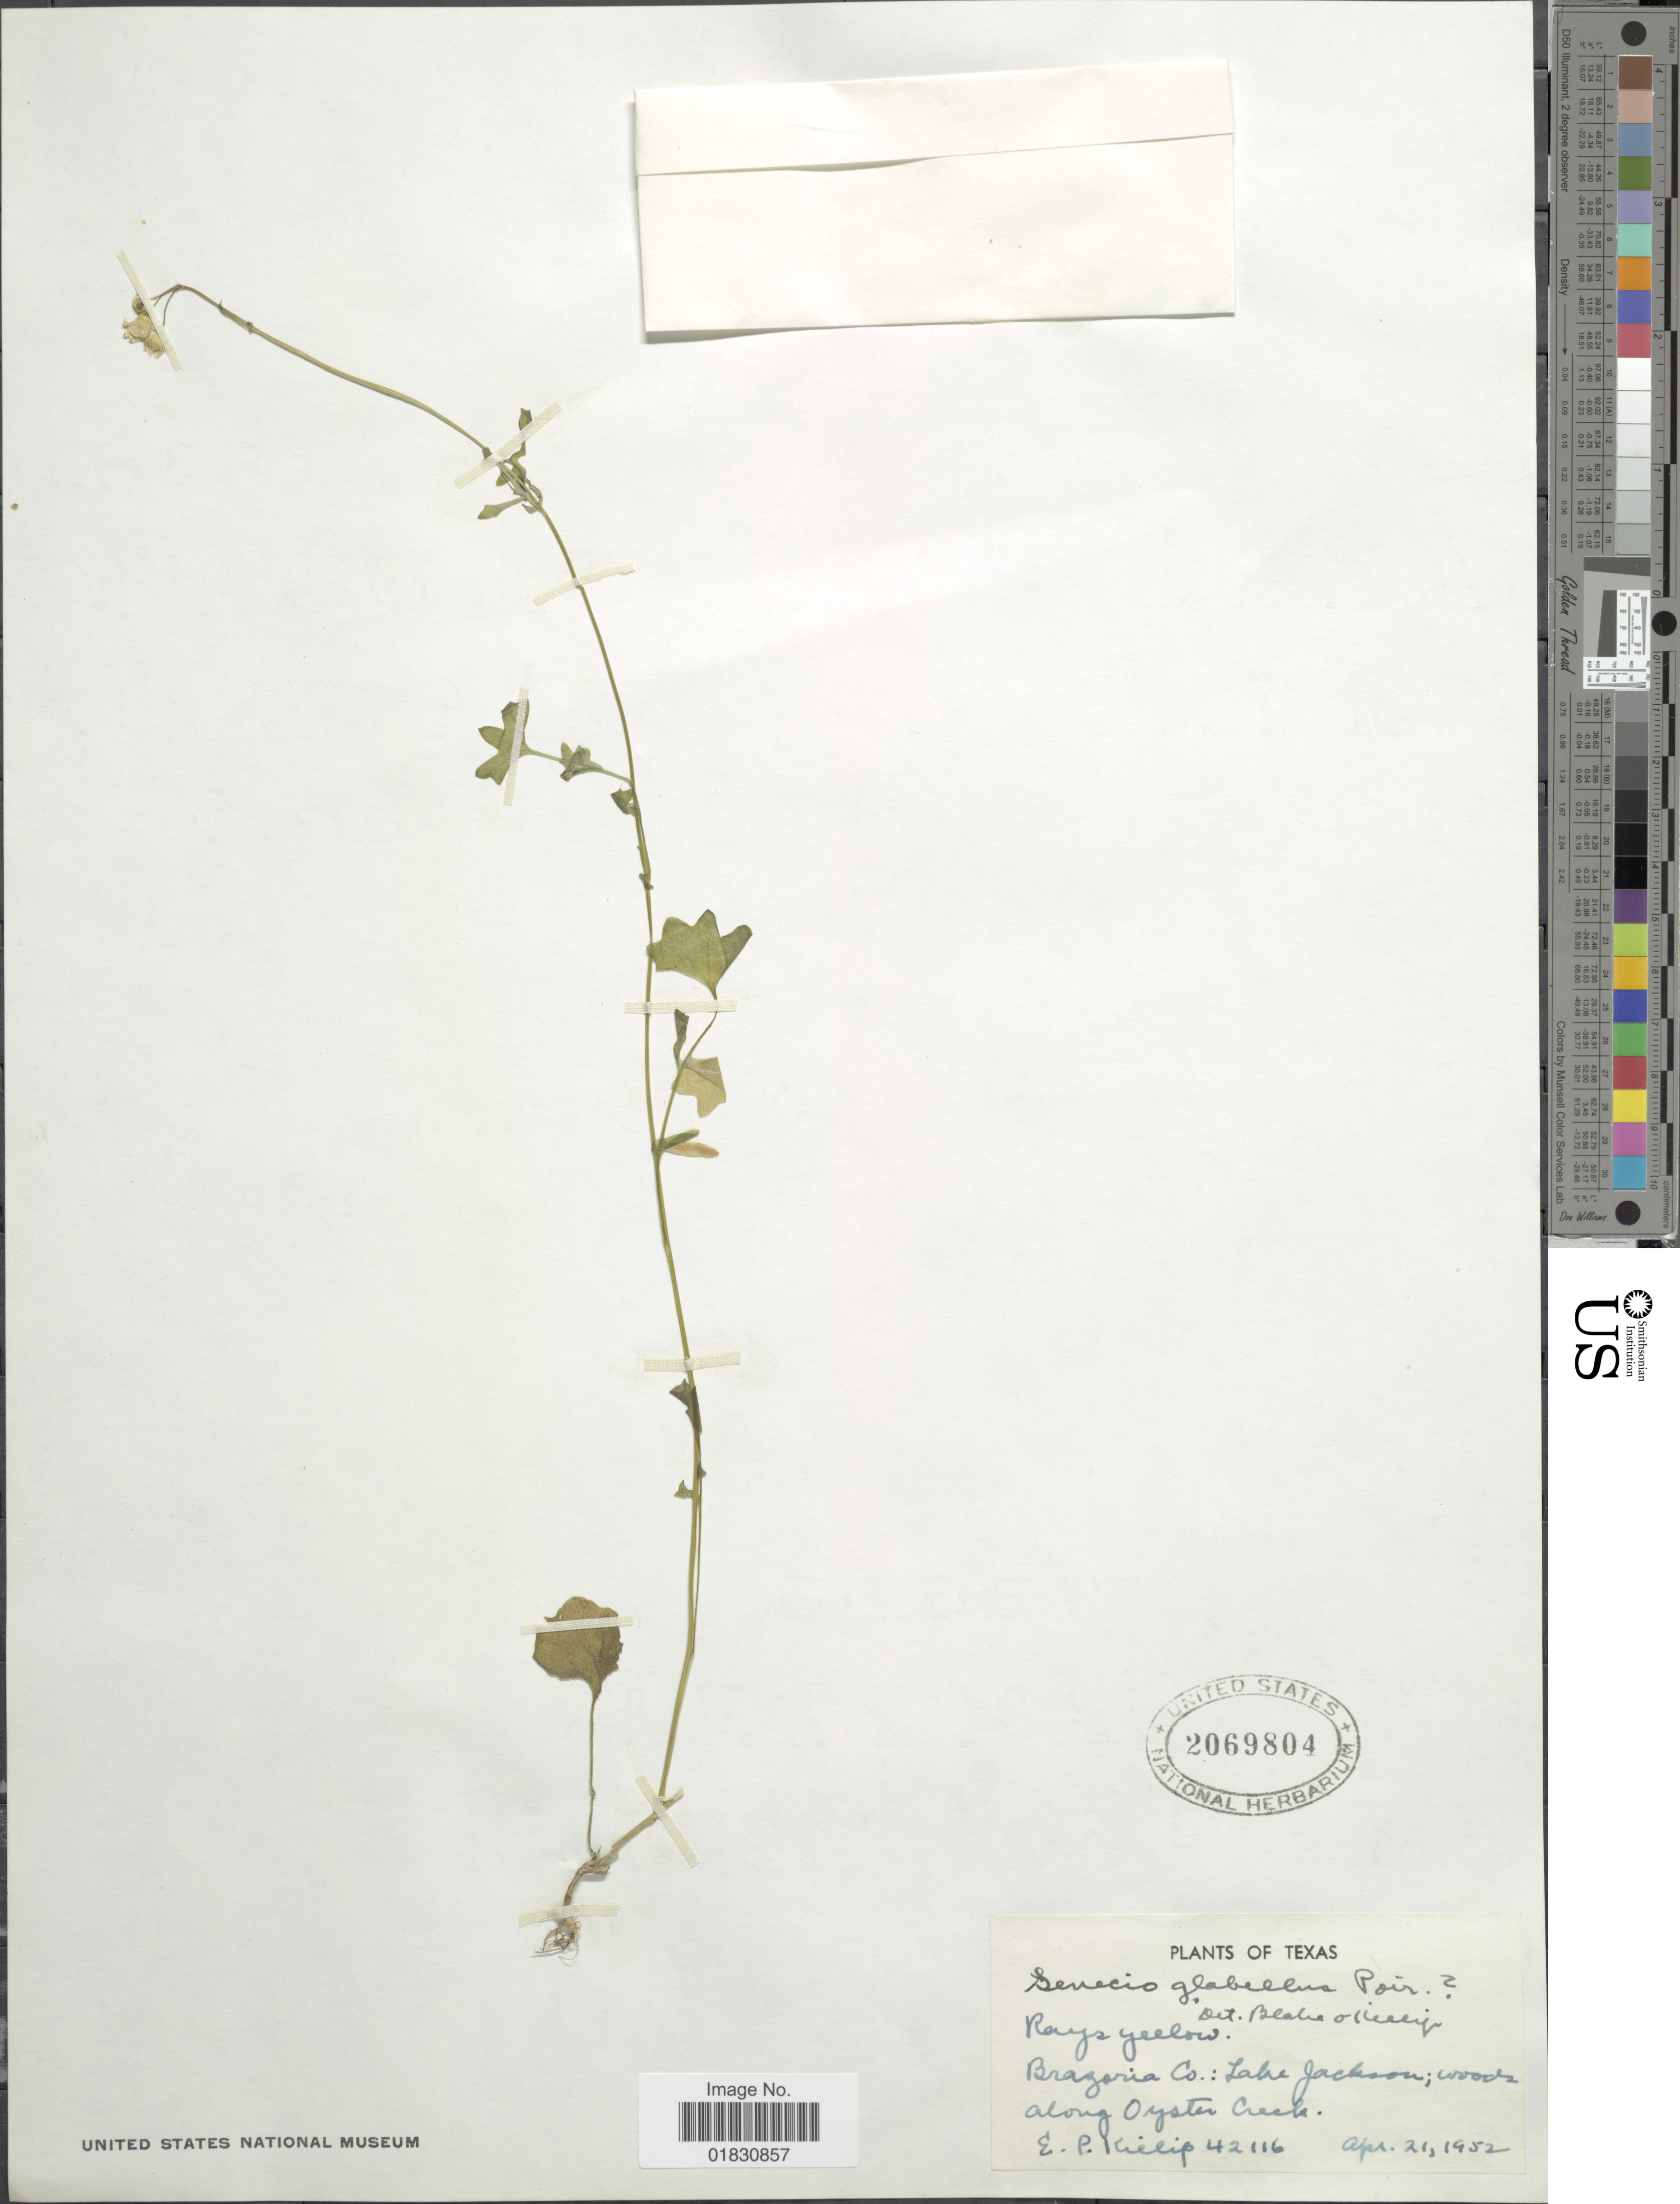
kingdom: Plantae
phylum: Tracheophyta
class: Magnoliopsida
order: Asterales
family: Asteraceae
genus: Packera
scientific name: Packera glabella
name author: (Poir.) C. Jeffrey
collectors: E. P. Killip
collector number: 42116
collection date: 1952-04-21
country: United States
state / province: Texas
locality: Brazoria Co.: lake Jackson, woods along Oyster Creek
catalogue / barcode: US 2069804